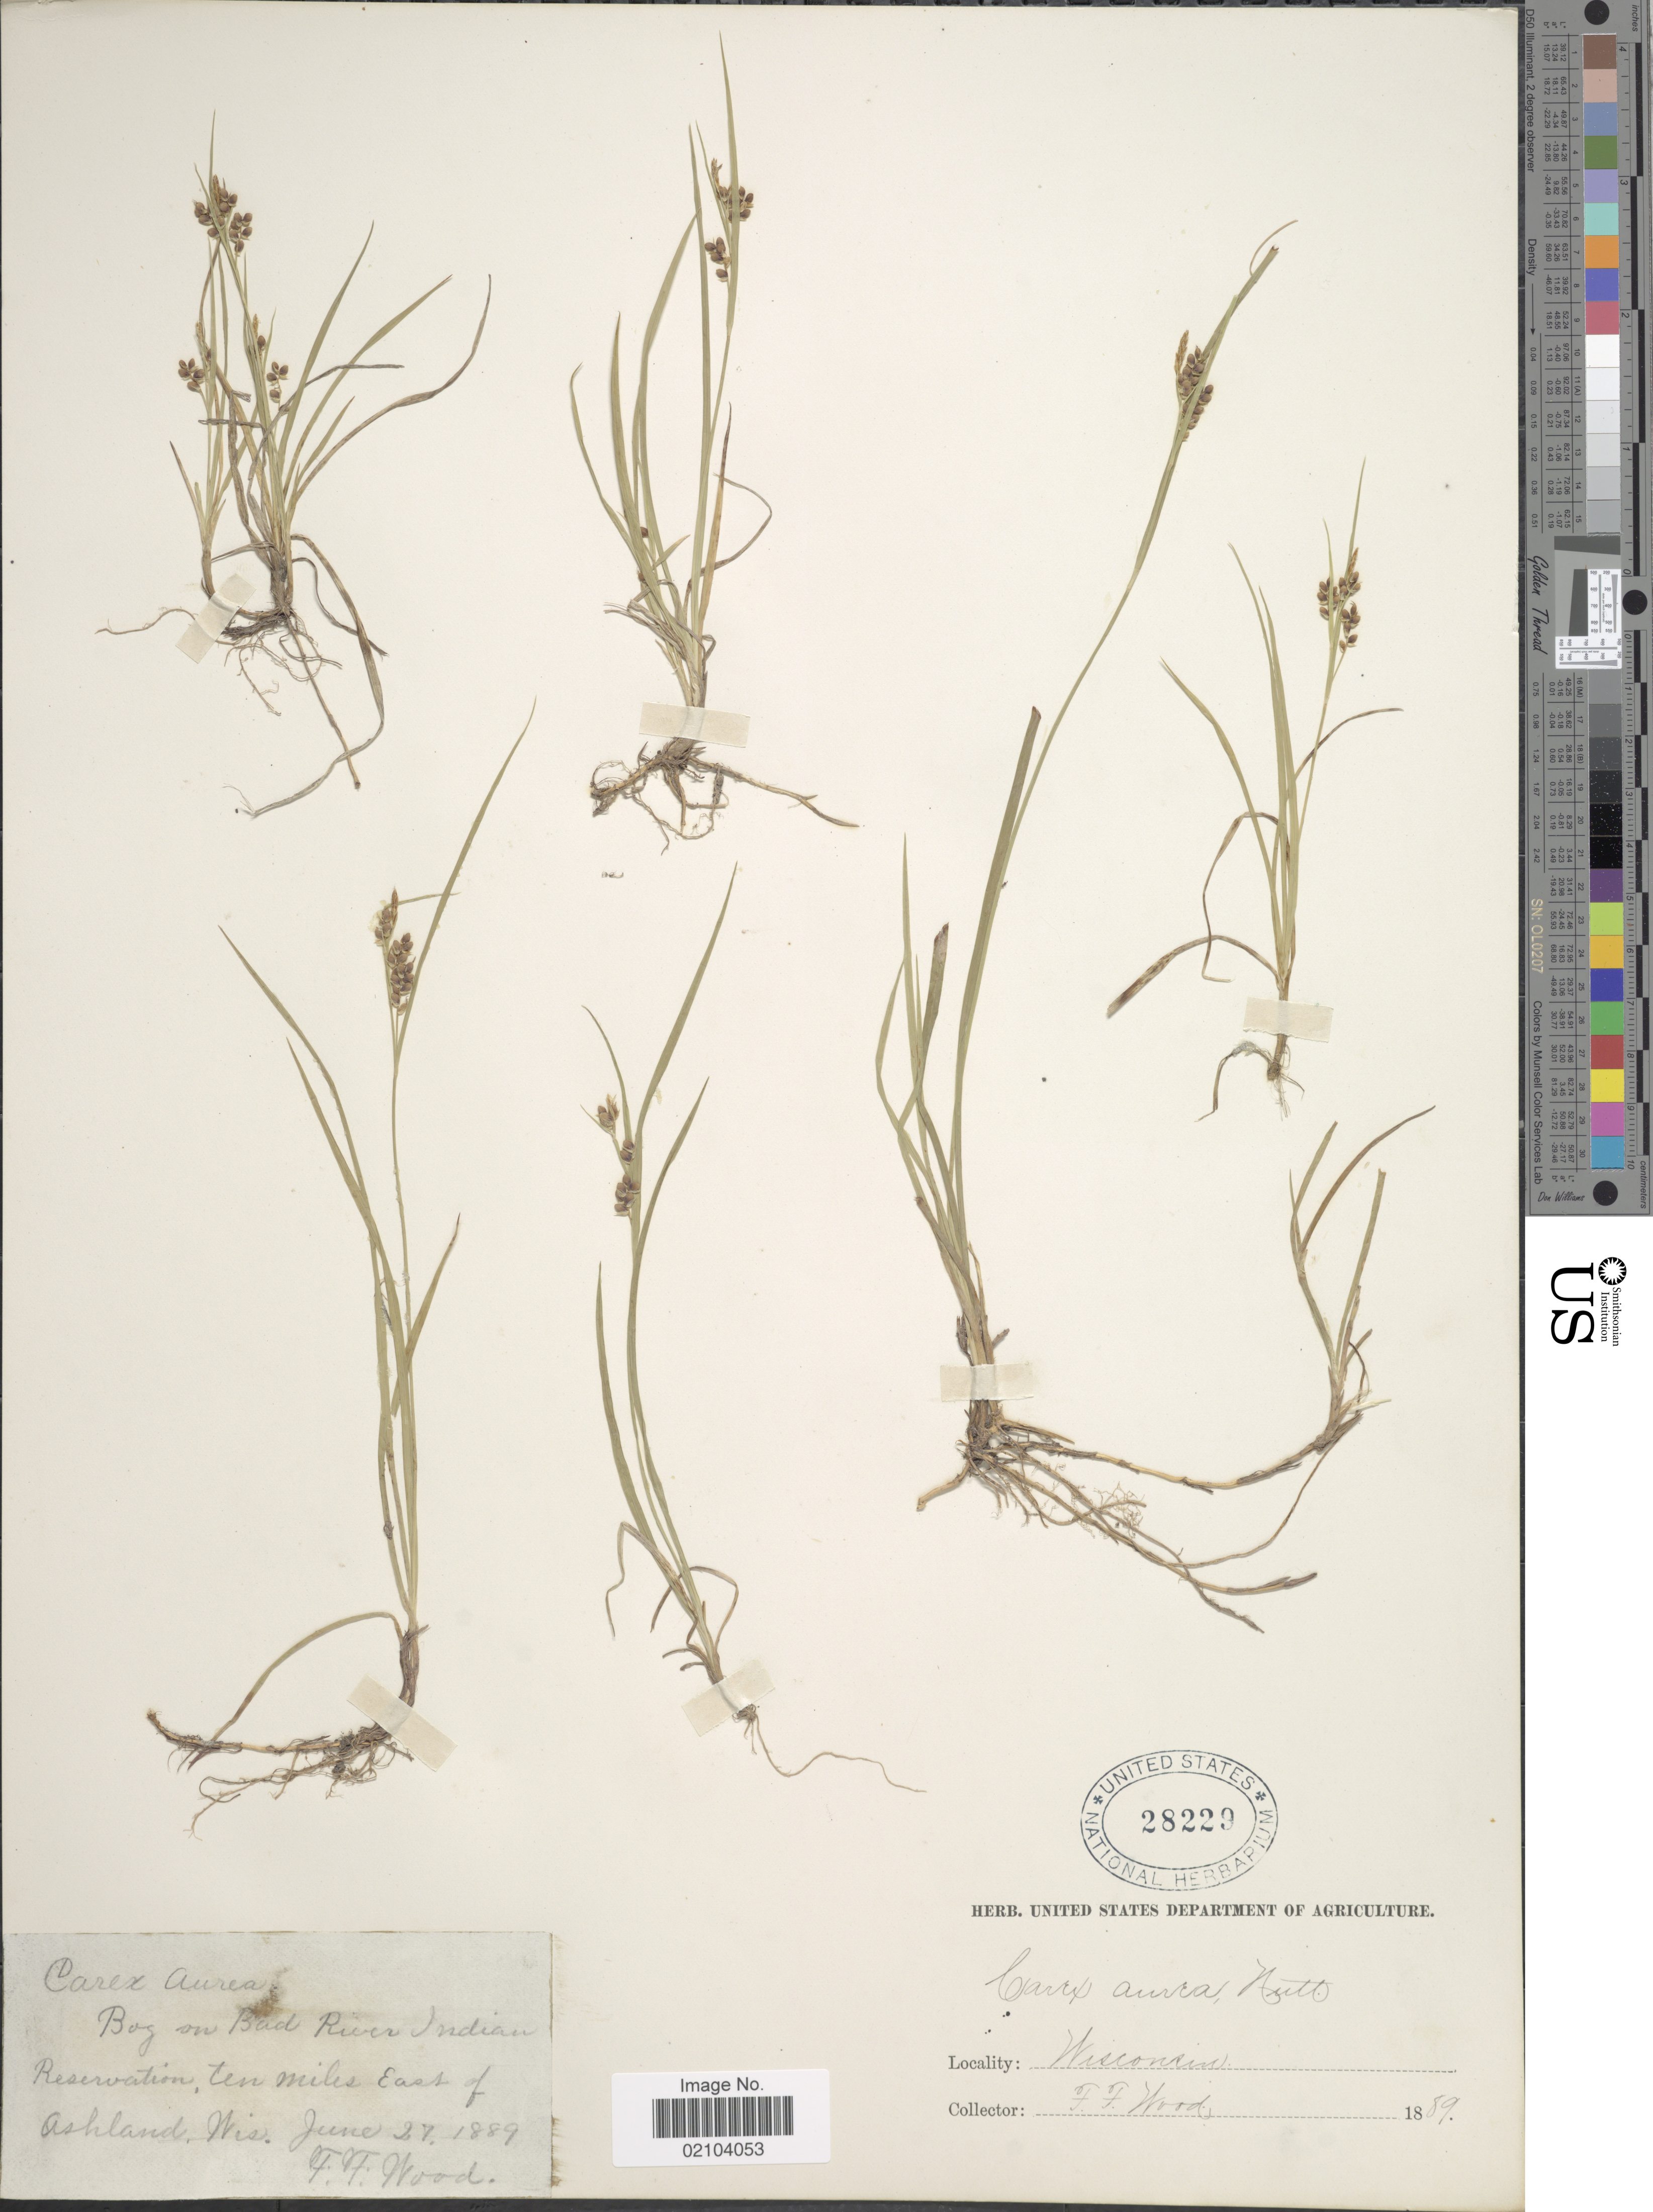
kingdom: Plantae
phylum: Tracheophyta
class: Liliopsida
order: Poales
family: Cyperaceae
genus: Carex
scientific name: Carex aurea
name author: Nutt.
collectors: F. Woods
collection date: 1889-06-27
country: United States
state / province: Wisconsin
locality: Bog on Bad River Indian Reservation, ten miles East of Ashland,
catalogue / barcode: US 28229